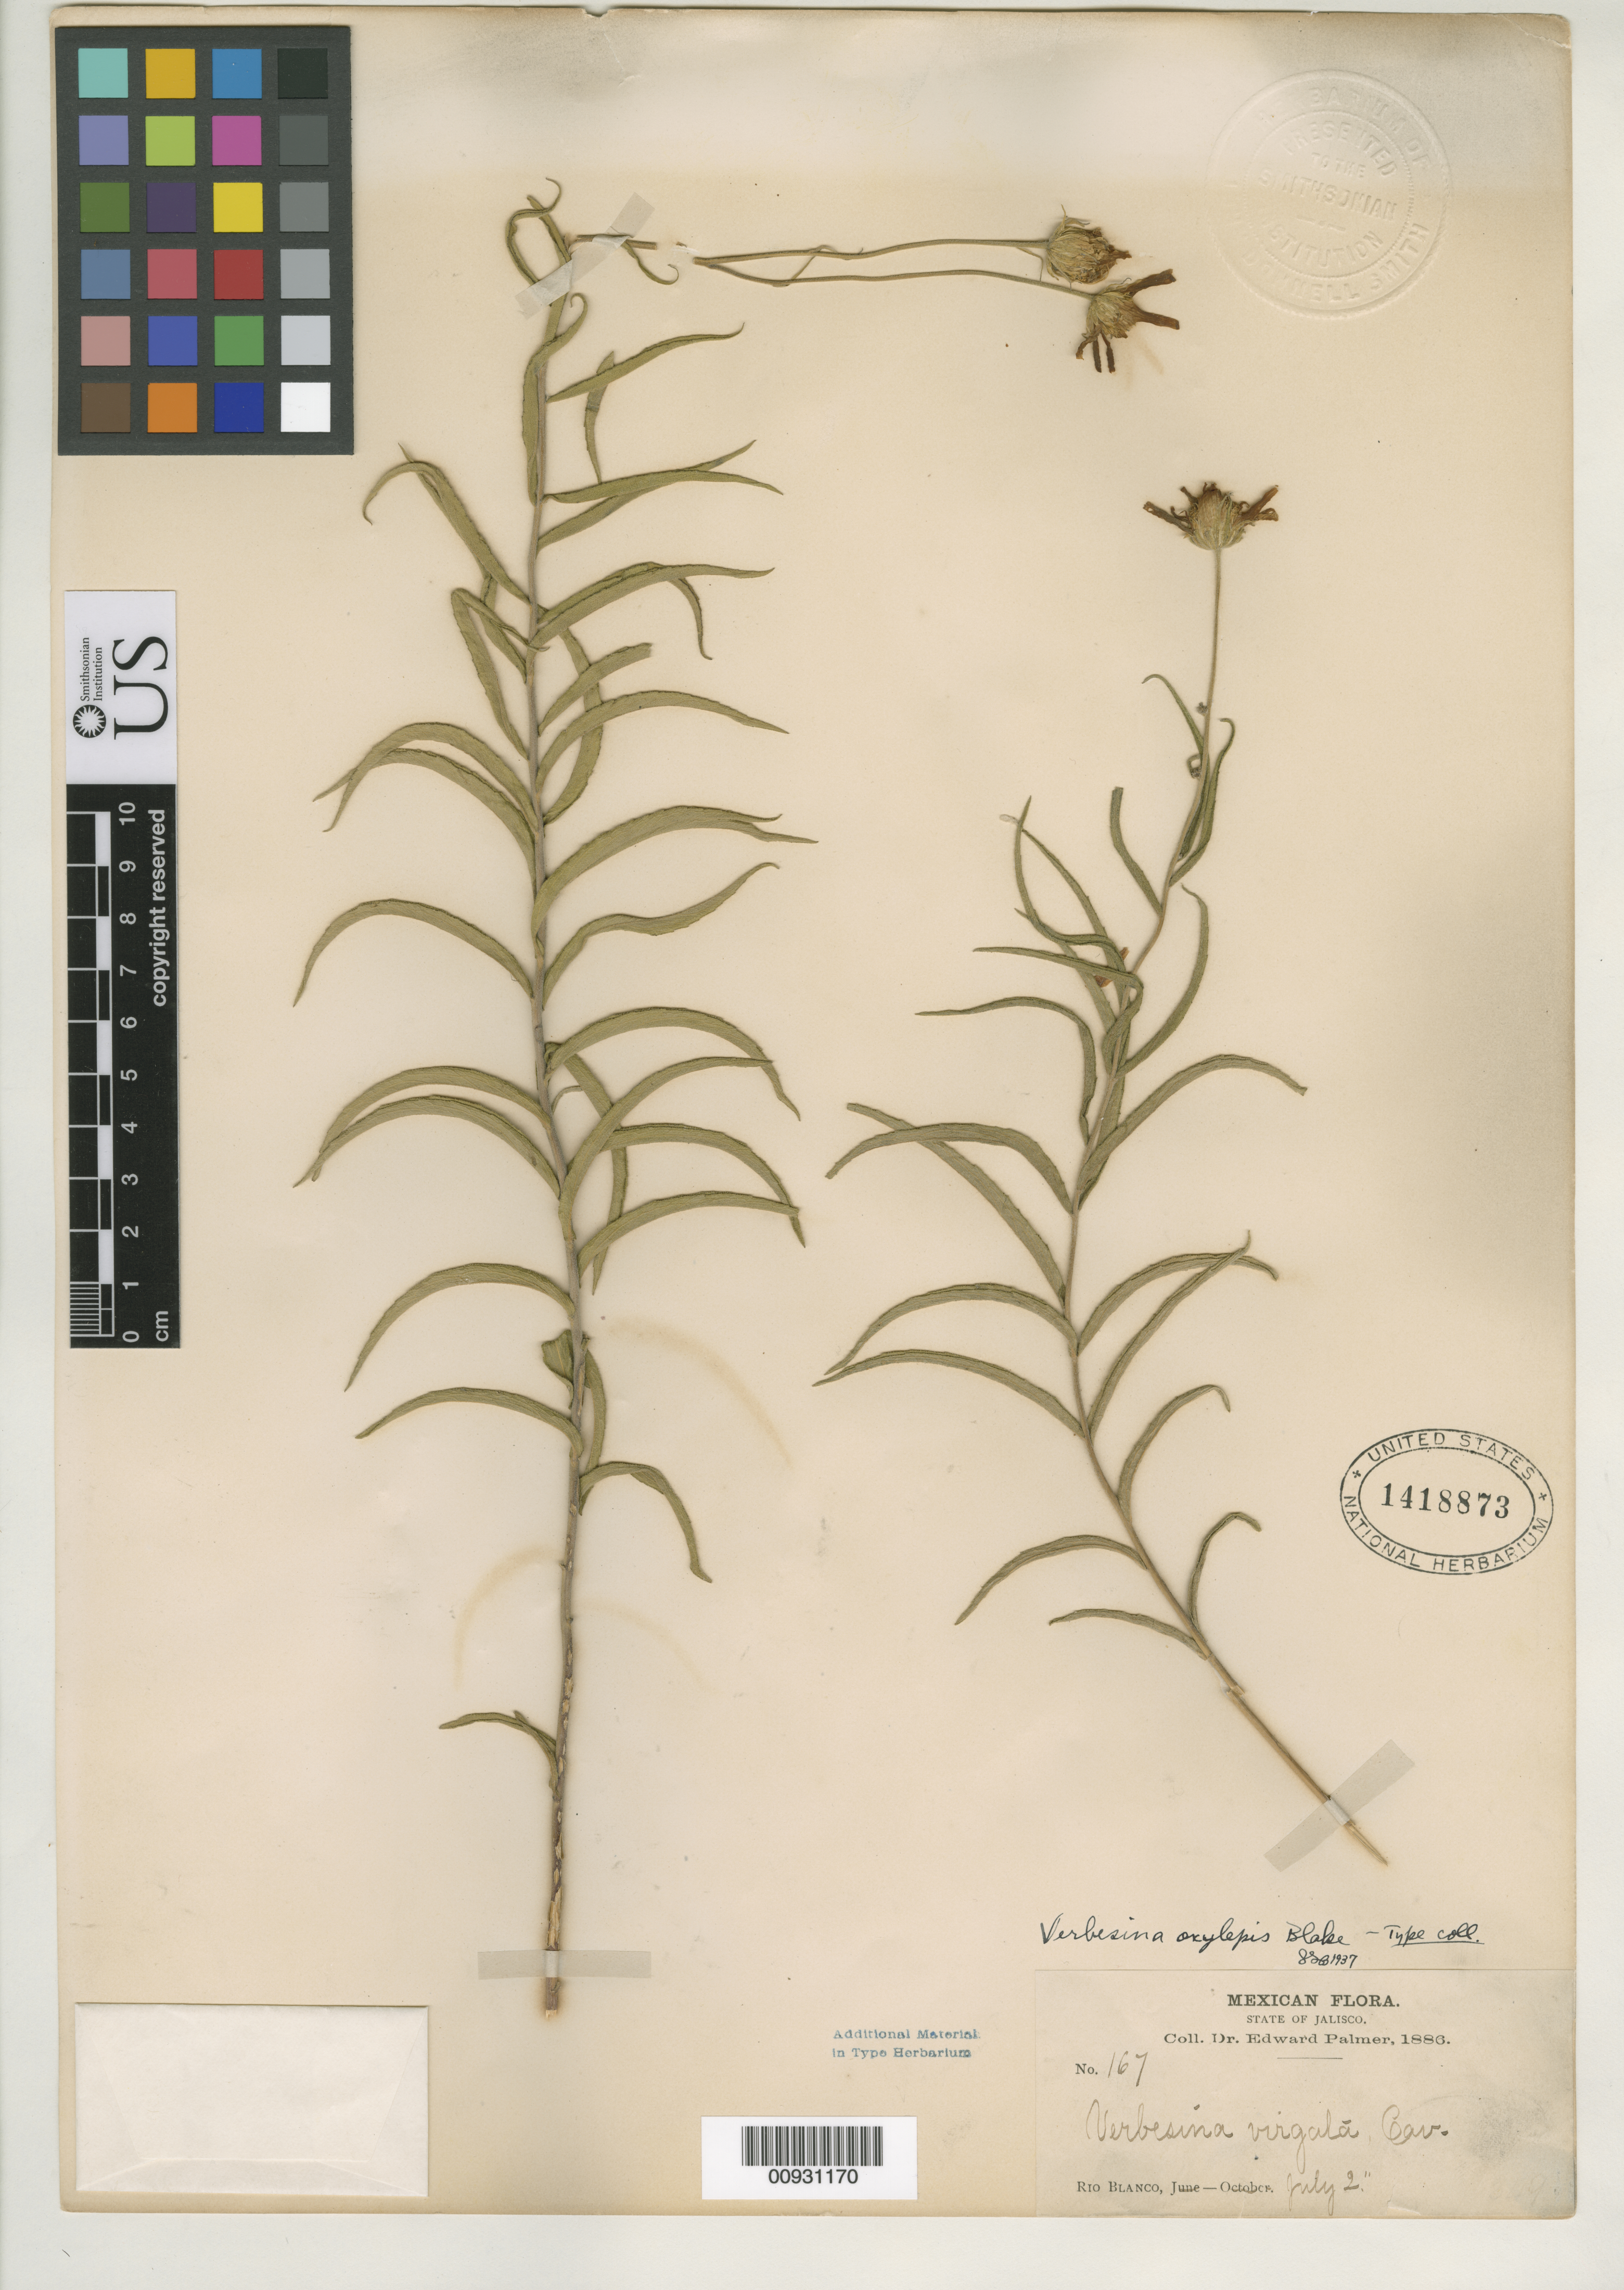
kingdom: Plantae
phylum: Tracheophyta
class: Magnoliopsida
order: Asterales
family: Asteraceae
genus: Verbesina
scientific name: Verbesina oxylepis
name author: S.F. Blake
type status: Isotype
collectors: E. Palmer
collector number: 167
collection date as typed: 02 Jul 1886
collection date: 1886-07-02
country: Mexico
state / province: Jalisco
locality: Río Blanco.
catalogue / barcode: US 1418873